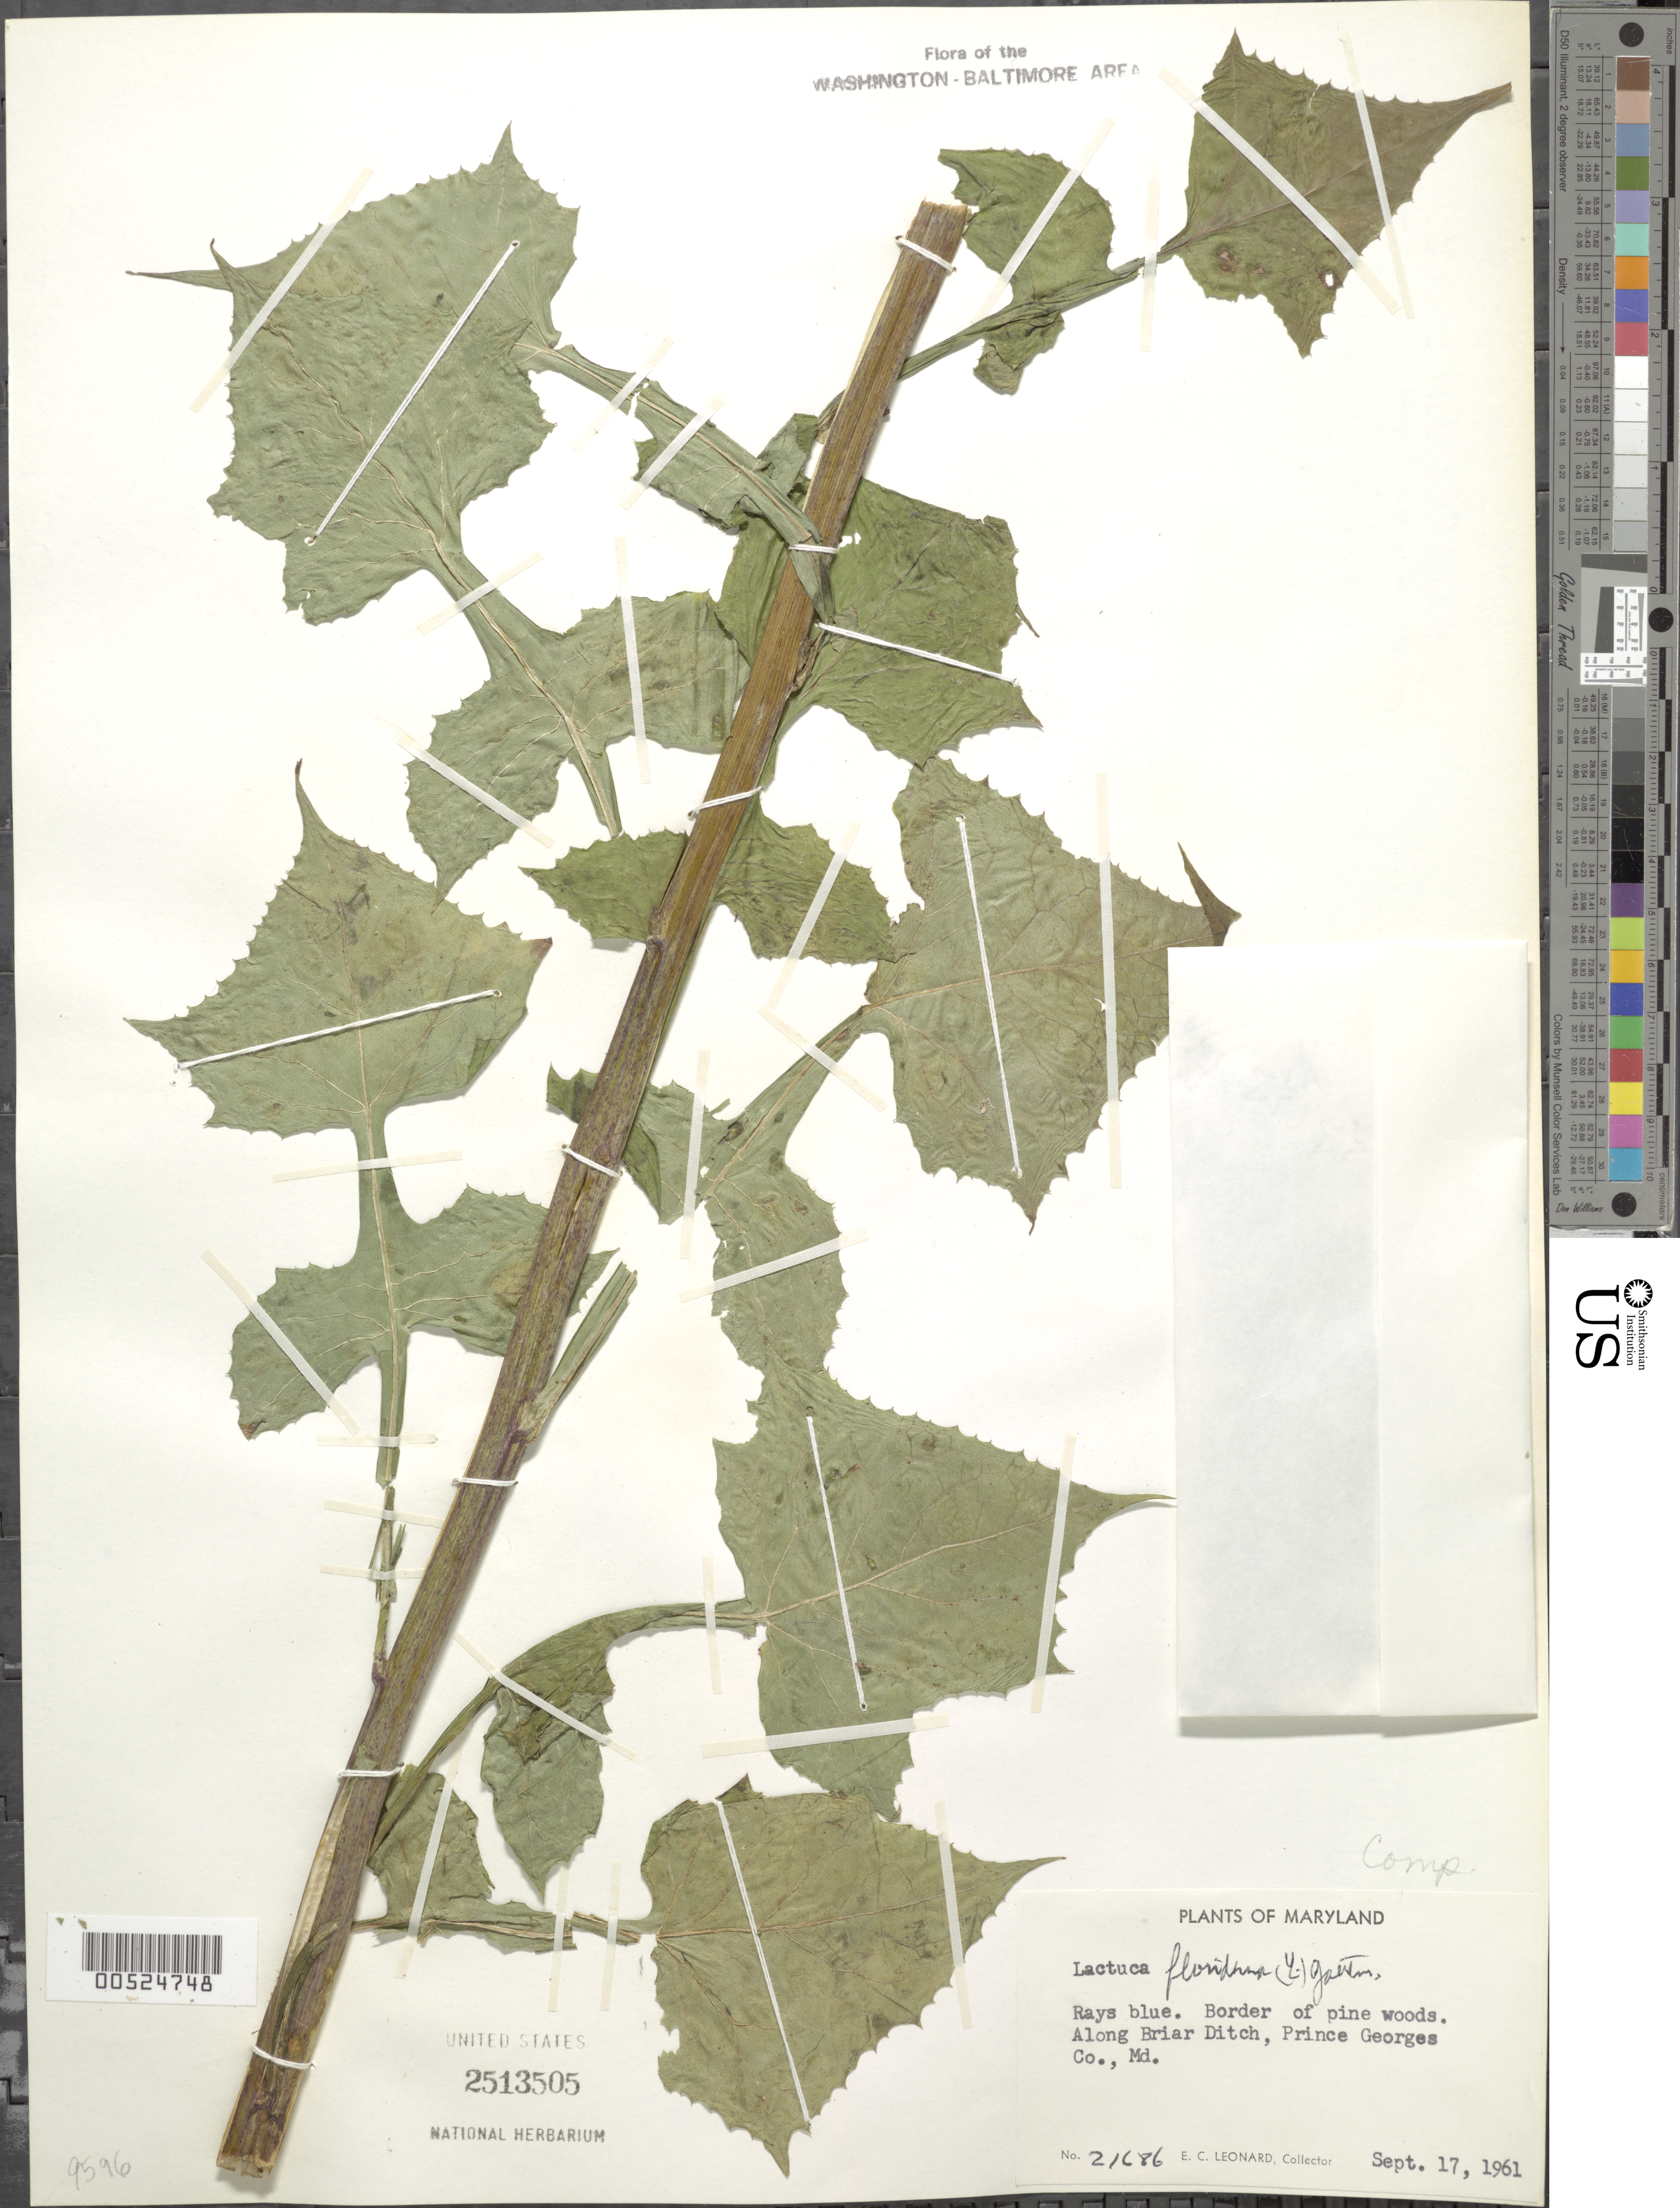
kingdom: Plantae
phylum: Tracheophyta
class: Magnoliopsida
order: Asterales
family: Asteraceae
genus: Lactuca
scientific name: Lactuca floridana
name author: (L.) Gaertn.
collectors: E. C. Leonard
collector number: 21686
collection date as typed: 17 Sep 1961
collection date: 1961-09-17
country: United States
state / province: Maryland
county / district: Prince George's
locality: Briar Ditch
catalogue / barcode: US 2513505